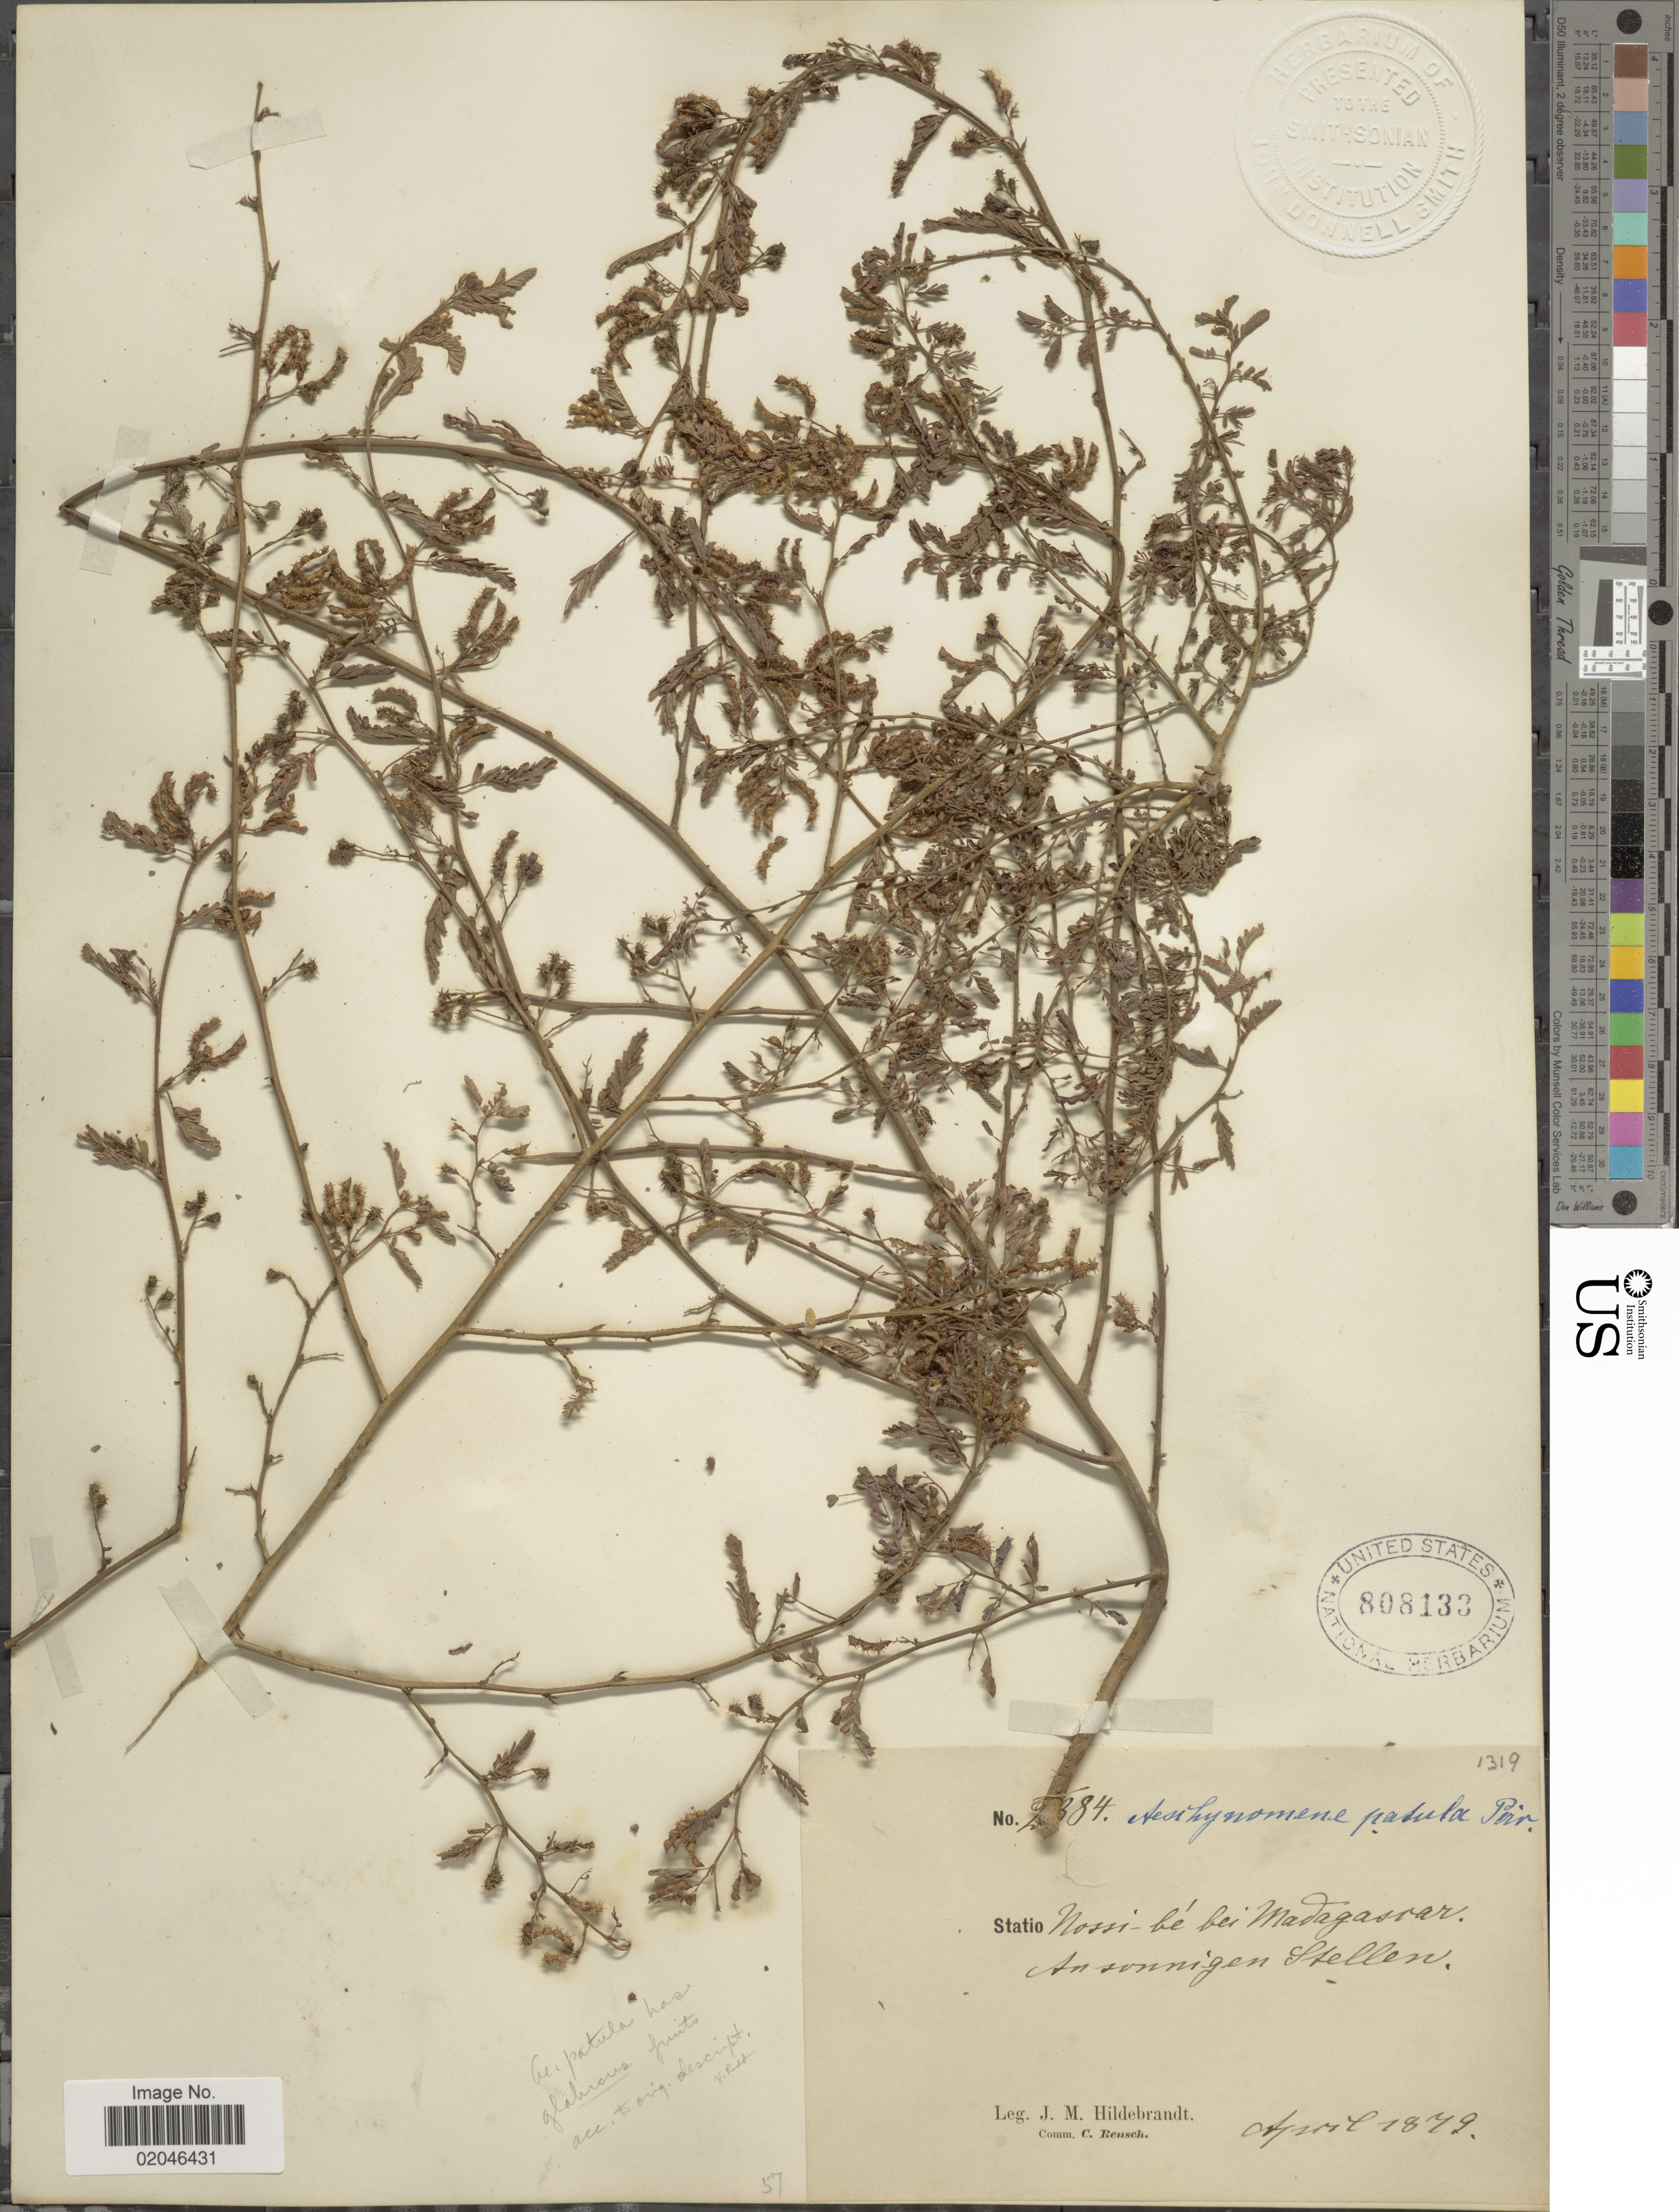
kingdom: Plantae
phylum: Tracheophyta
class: Magnoliopsida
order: Fabales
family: Fabaceae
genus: Aeschynomene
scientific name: Aeschynomene patula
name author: Poir.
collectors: J. Hildebrandt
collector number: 2384*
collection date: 1879-04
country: Madagascar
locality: Nossi-bé bei Madagascar. An sonnigen Stellen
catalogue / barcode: US 808133